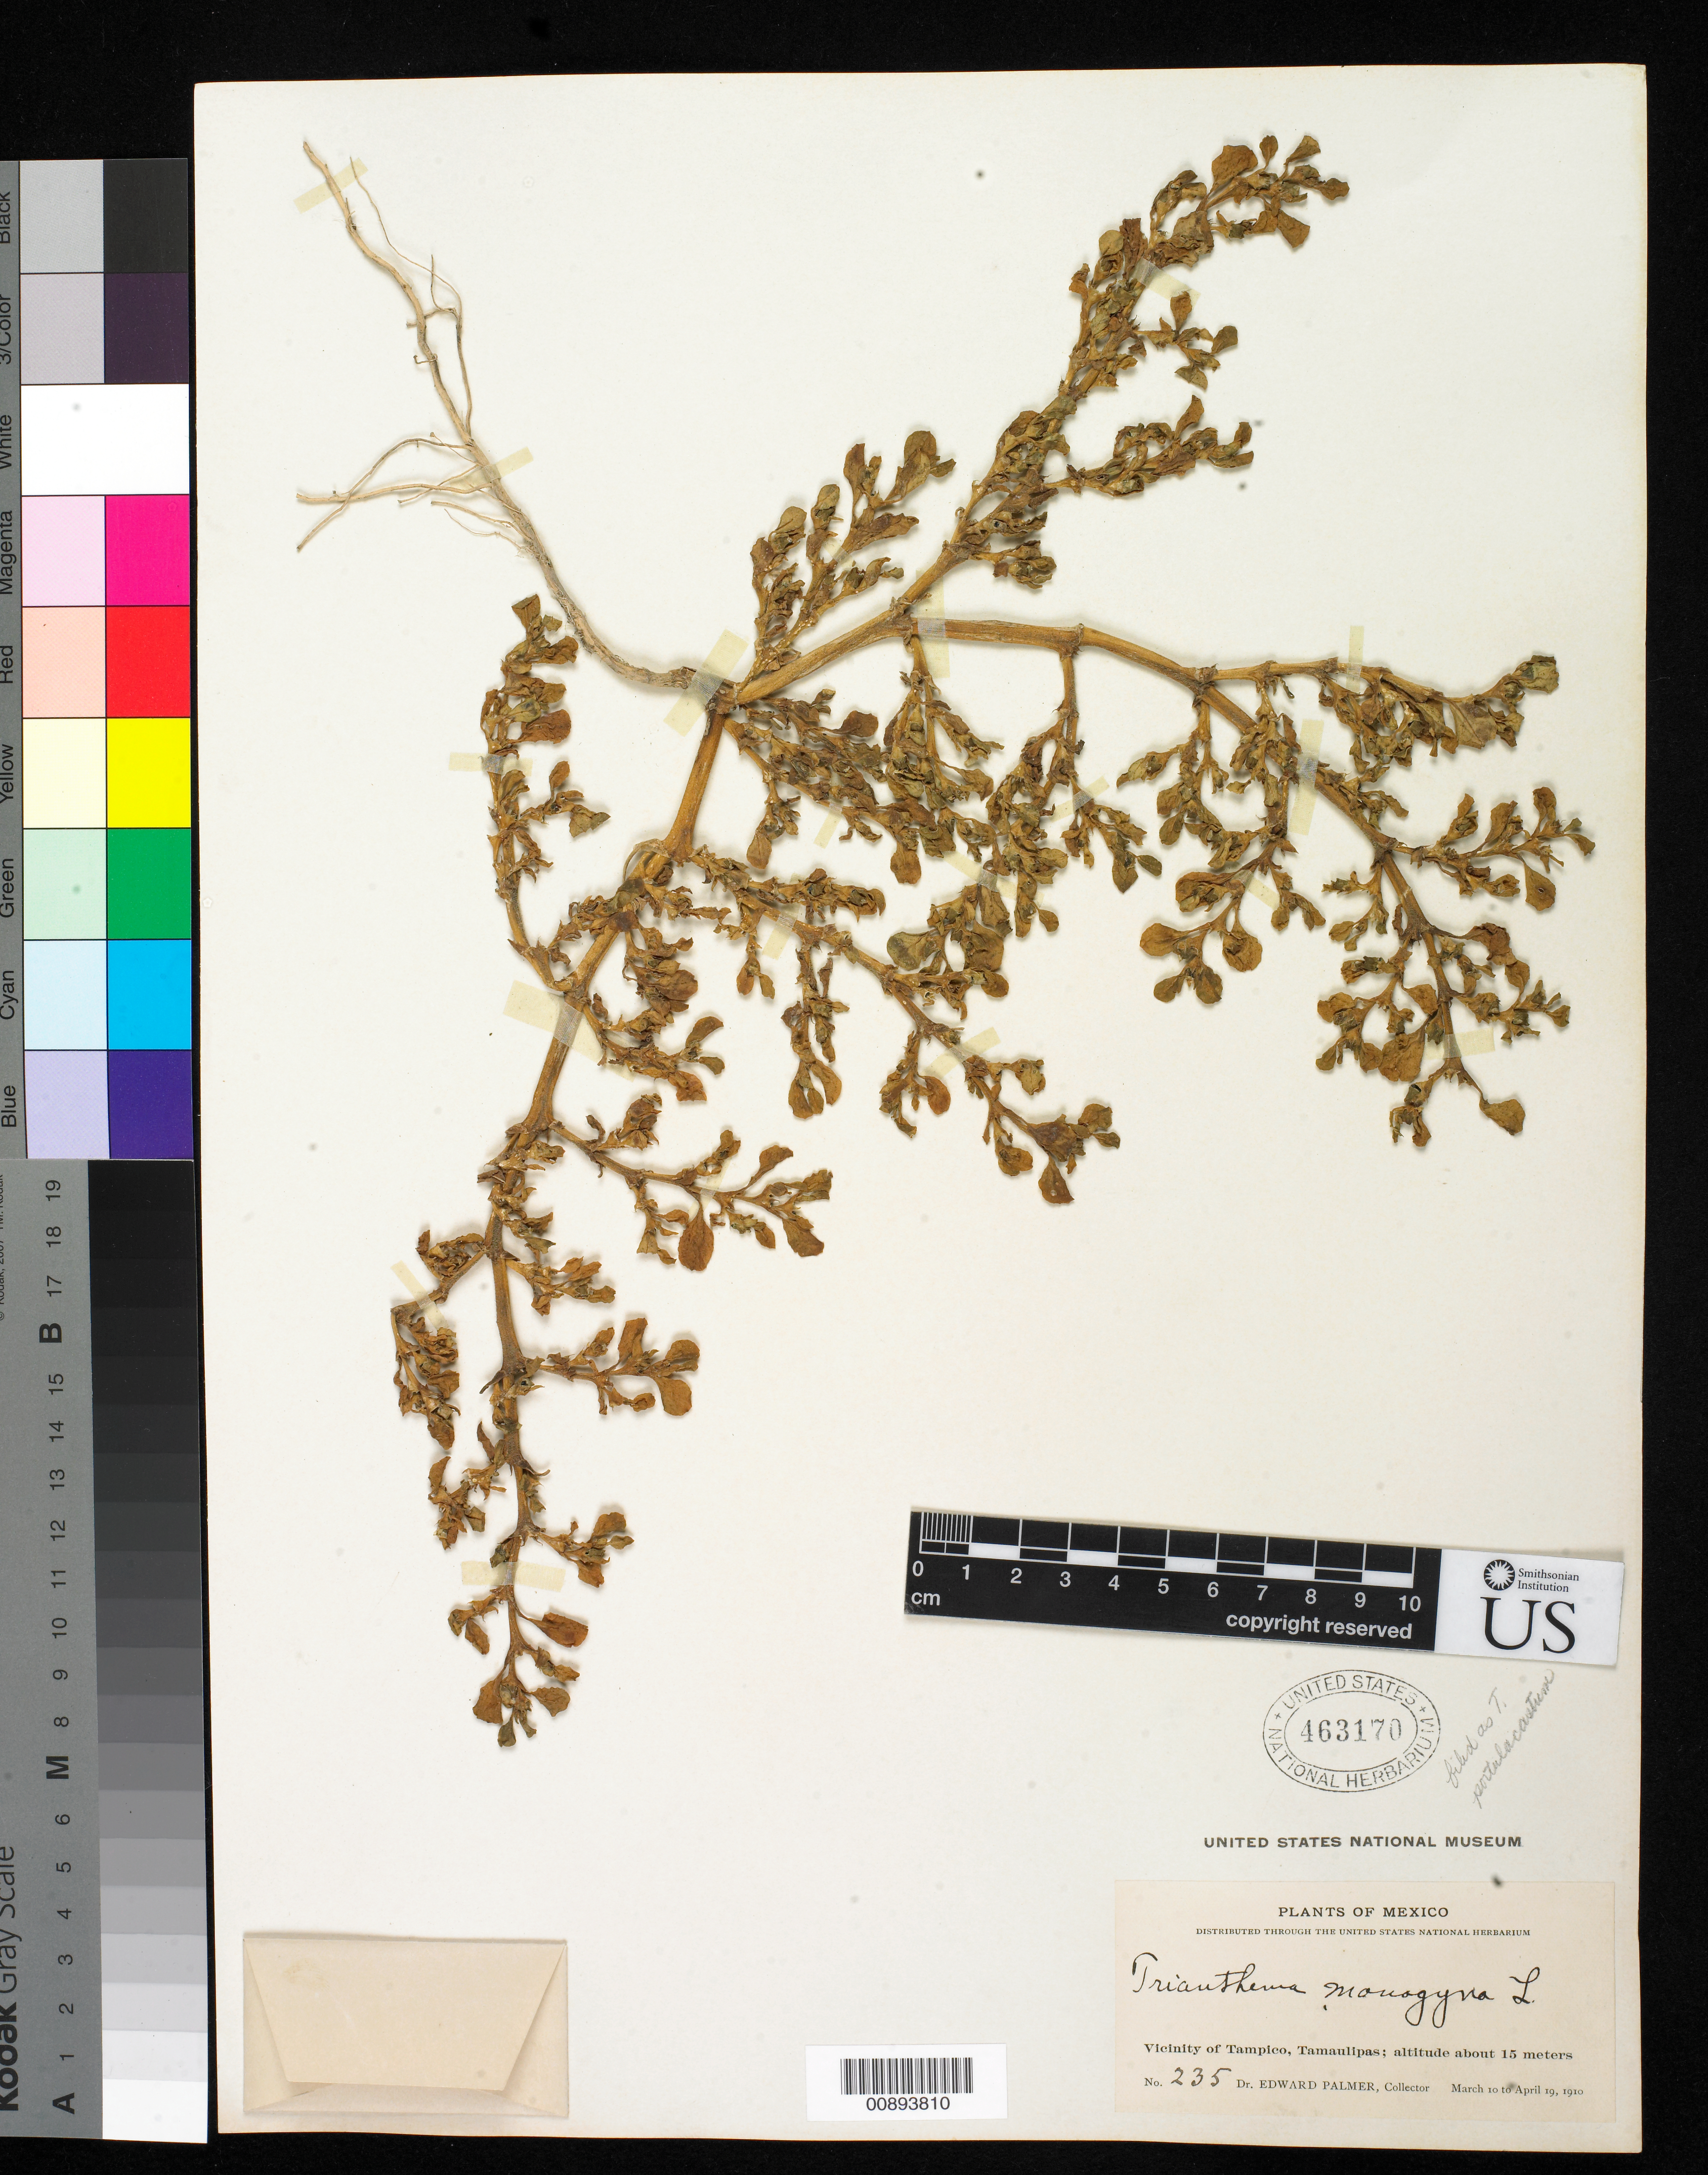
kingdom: Plantae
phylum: Tracheophyta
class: Magnoliopsida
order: Caryophyllales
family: Aizoaceae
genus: Trianthema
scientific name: Trianthema portulacastrum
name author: L.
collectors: E. Palmer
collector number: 235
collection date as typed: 10 Mar 1910 to 19 Apr 1910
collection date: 1910-03-10/1910-04-19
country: Mexico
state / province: Tamaulipas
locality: Vicinity of Tampico, Tamaulipas.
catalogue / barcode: US 463170